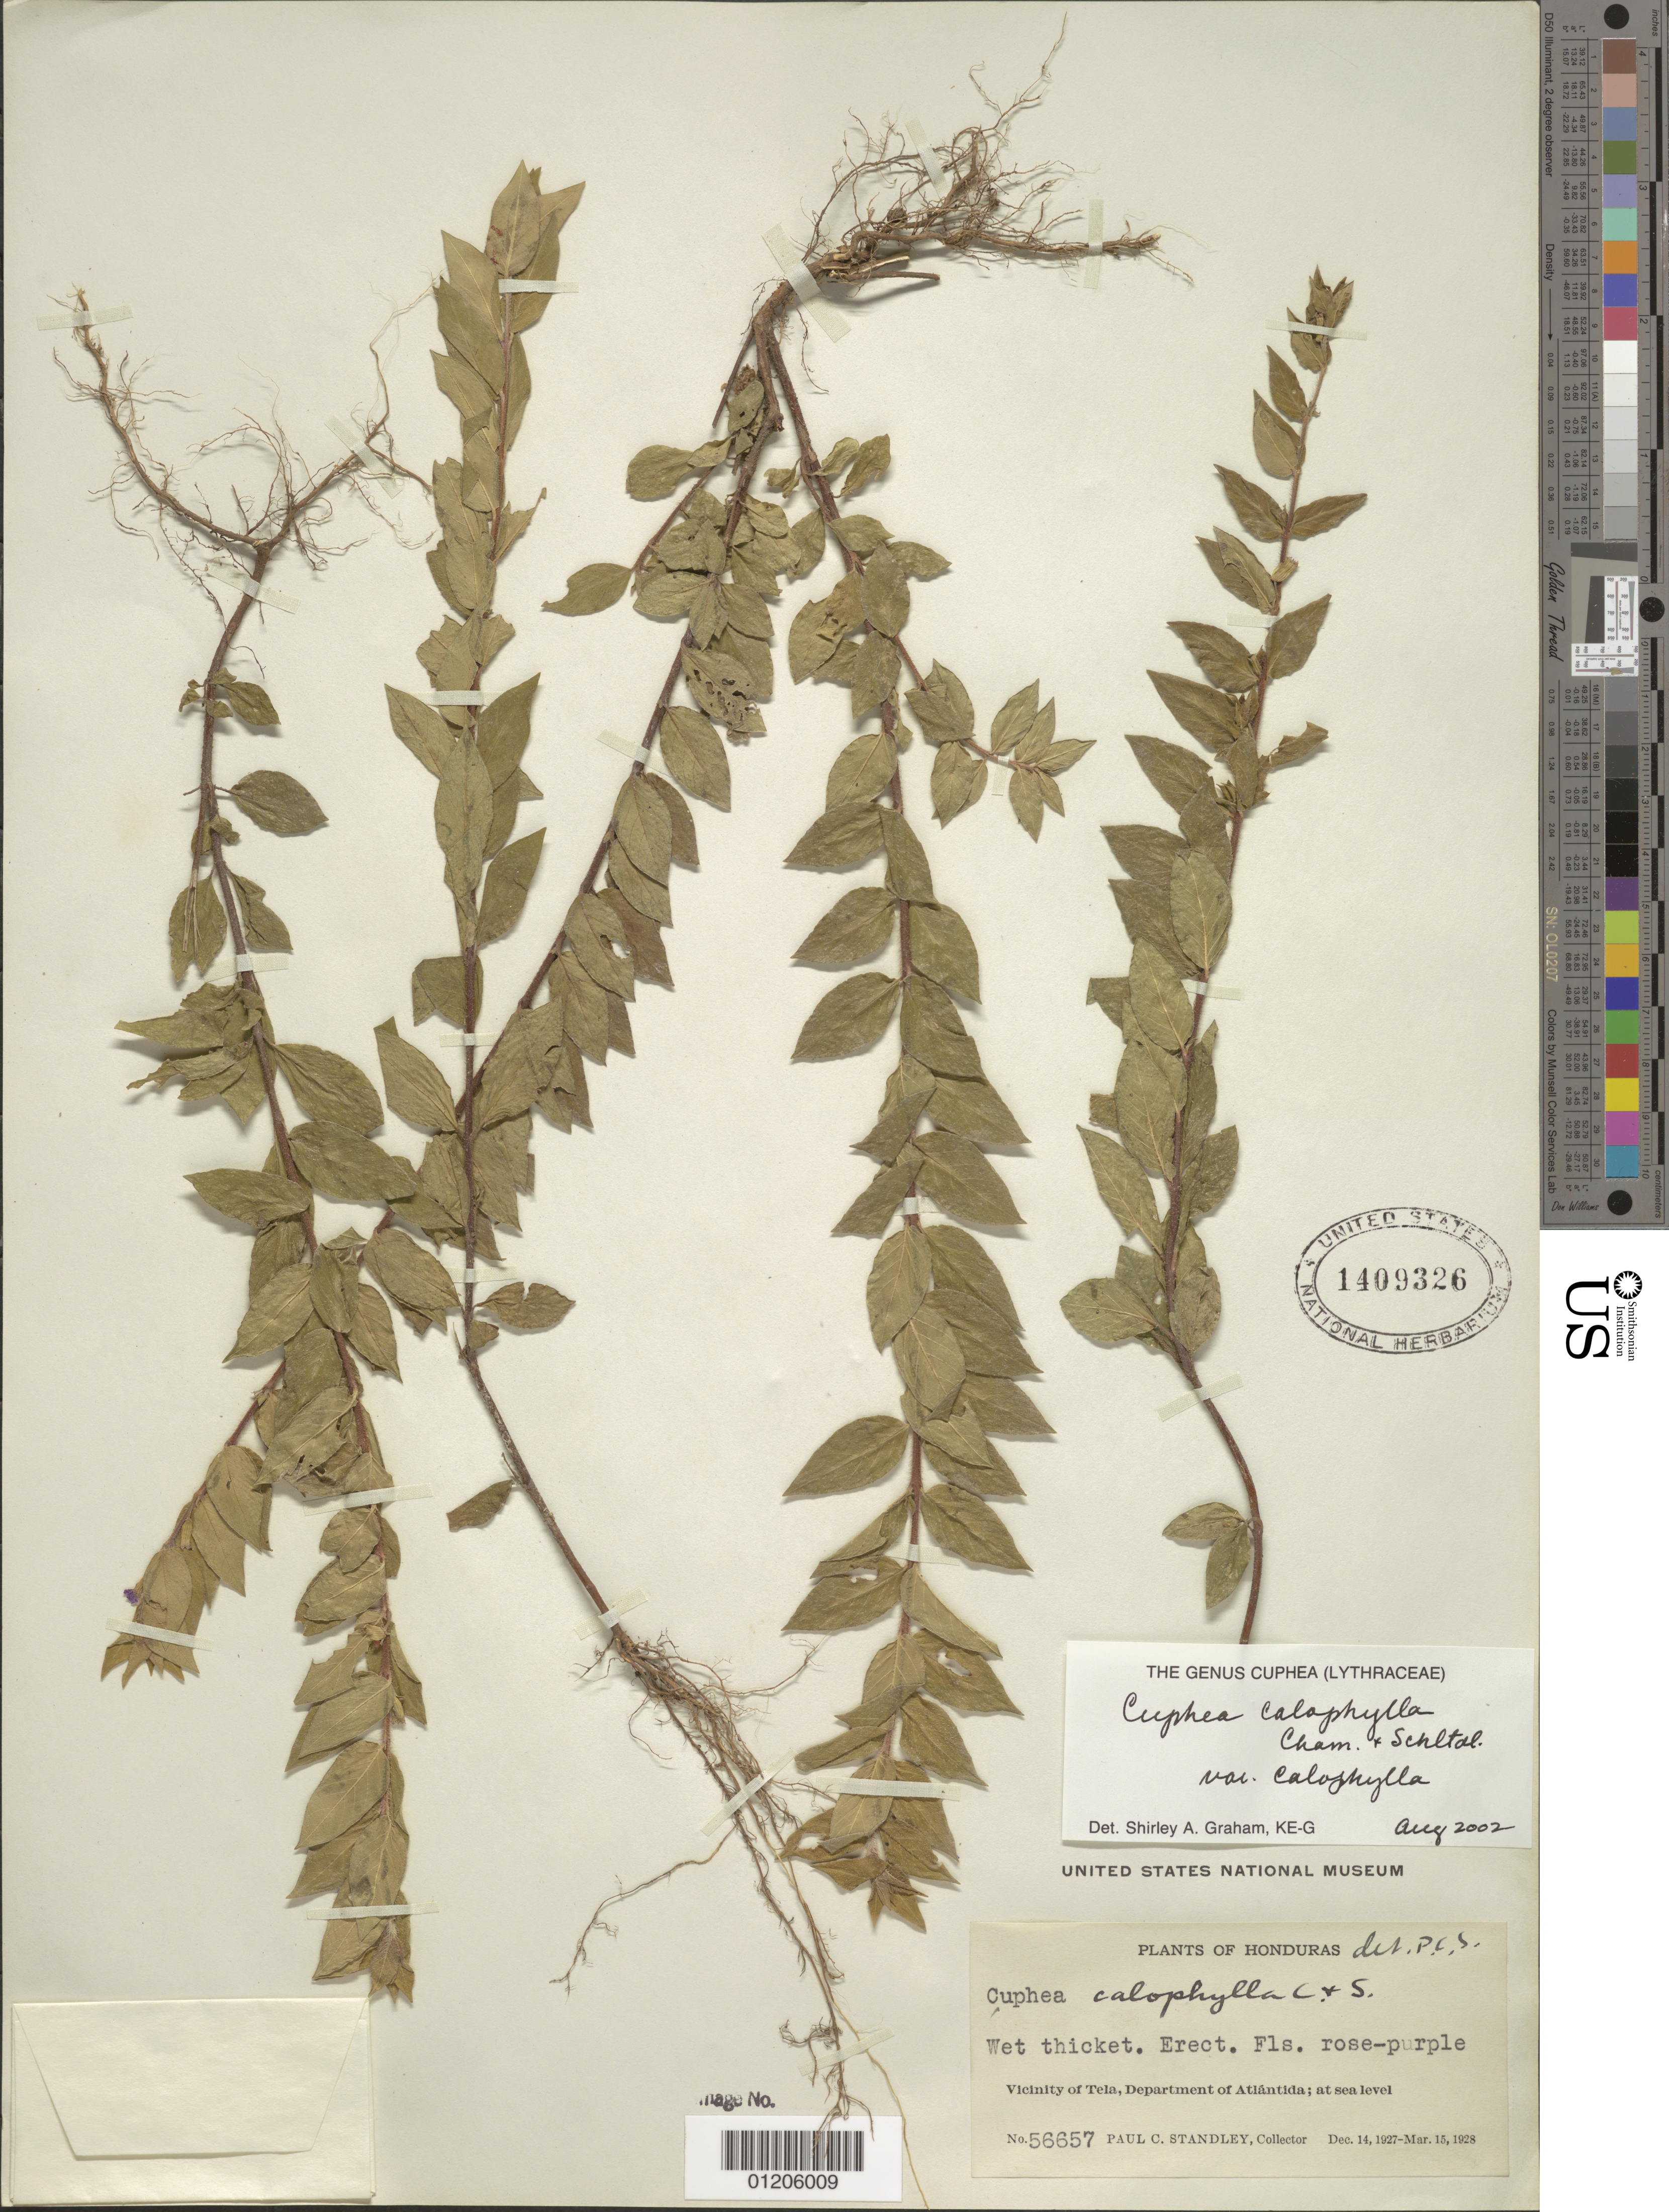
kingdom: Plantae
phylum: Tracheophyta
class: Magnoliopsida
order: Myrtales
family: Lythraceae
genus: Cuphea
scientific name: Cuphea calophylla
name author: Cham. & Schltdl.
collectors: P. C. Standley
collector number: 56657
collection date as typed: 14 Dec 1927 to 15 Mar 1927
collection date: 1927-03-15/1927-12-14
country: Honduras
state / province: Atlántida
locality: Vicinity of Tela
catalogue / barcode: US 1409326